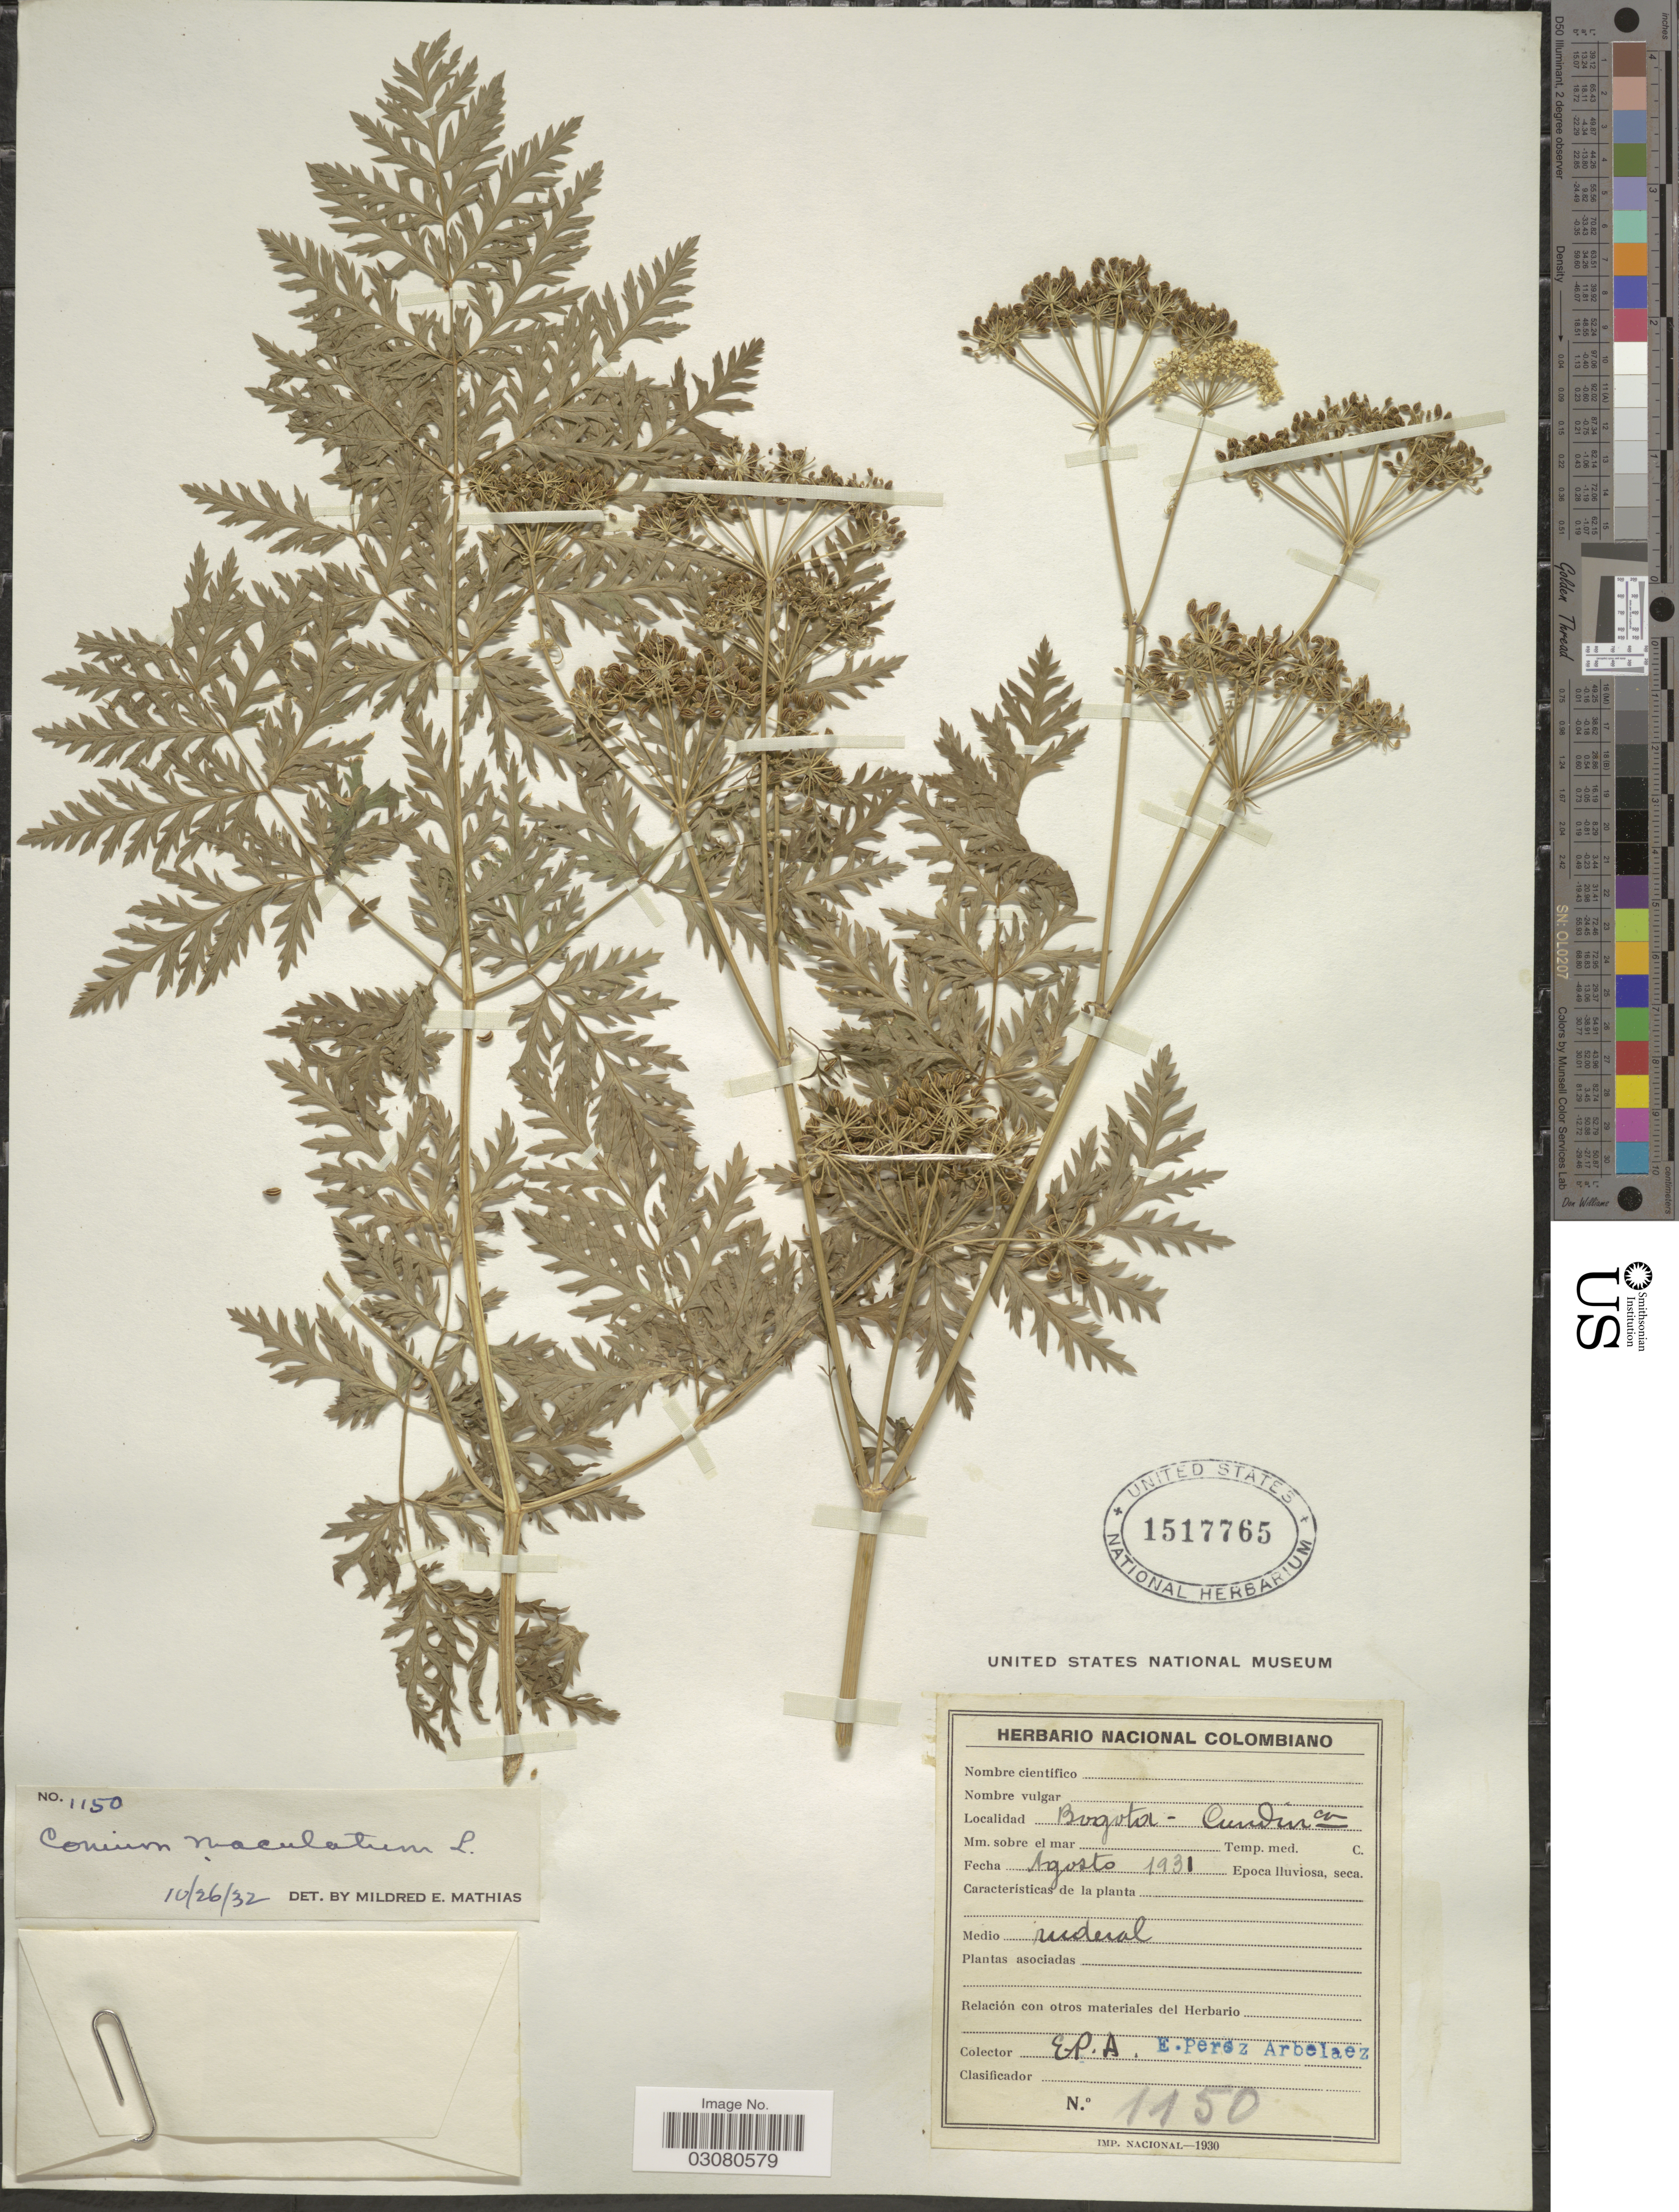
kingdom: Plantae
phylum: Tracheophyta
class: Magnoliopsida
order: Apiales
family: Apiaceae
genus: Conium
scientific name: Conium maculatum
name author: L.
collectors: E. Pérez Arbeláez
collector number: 1150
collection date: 1931-08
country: Colombia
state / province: Cundinamarca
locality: Bogota - Cundina.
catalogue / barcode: US 1517765